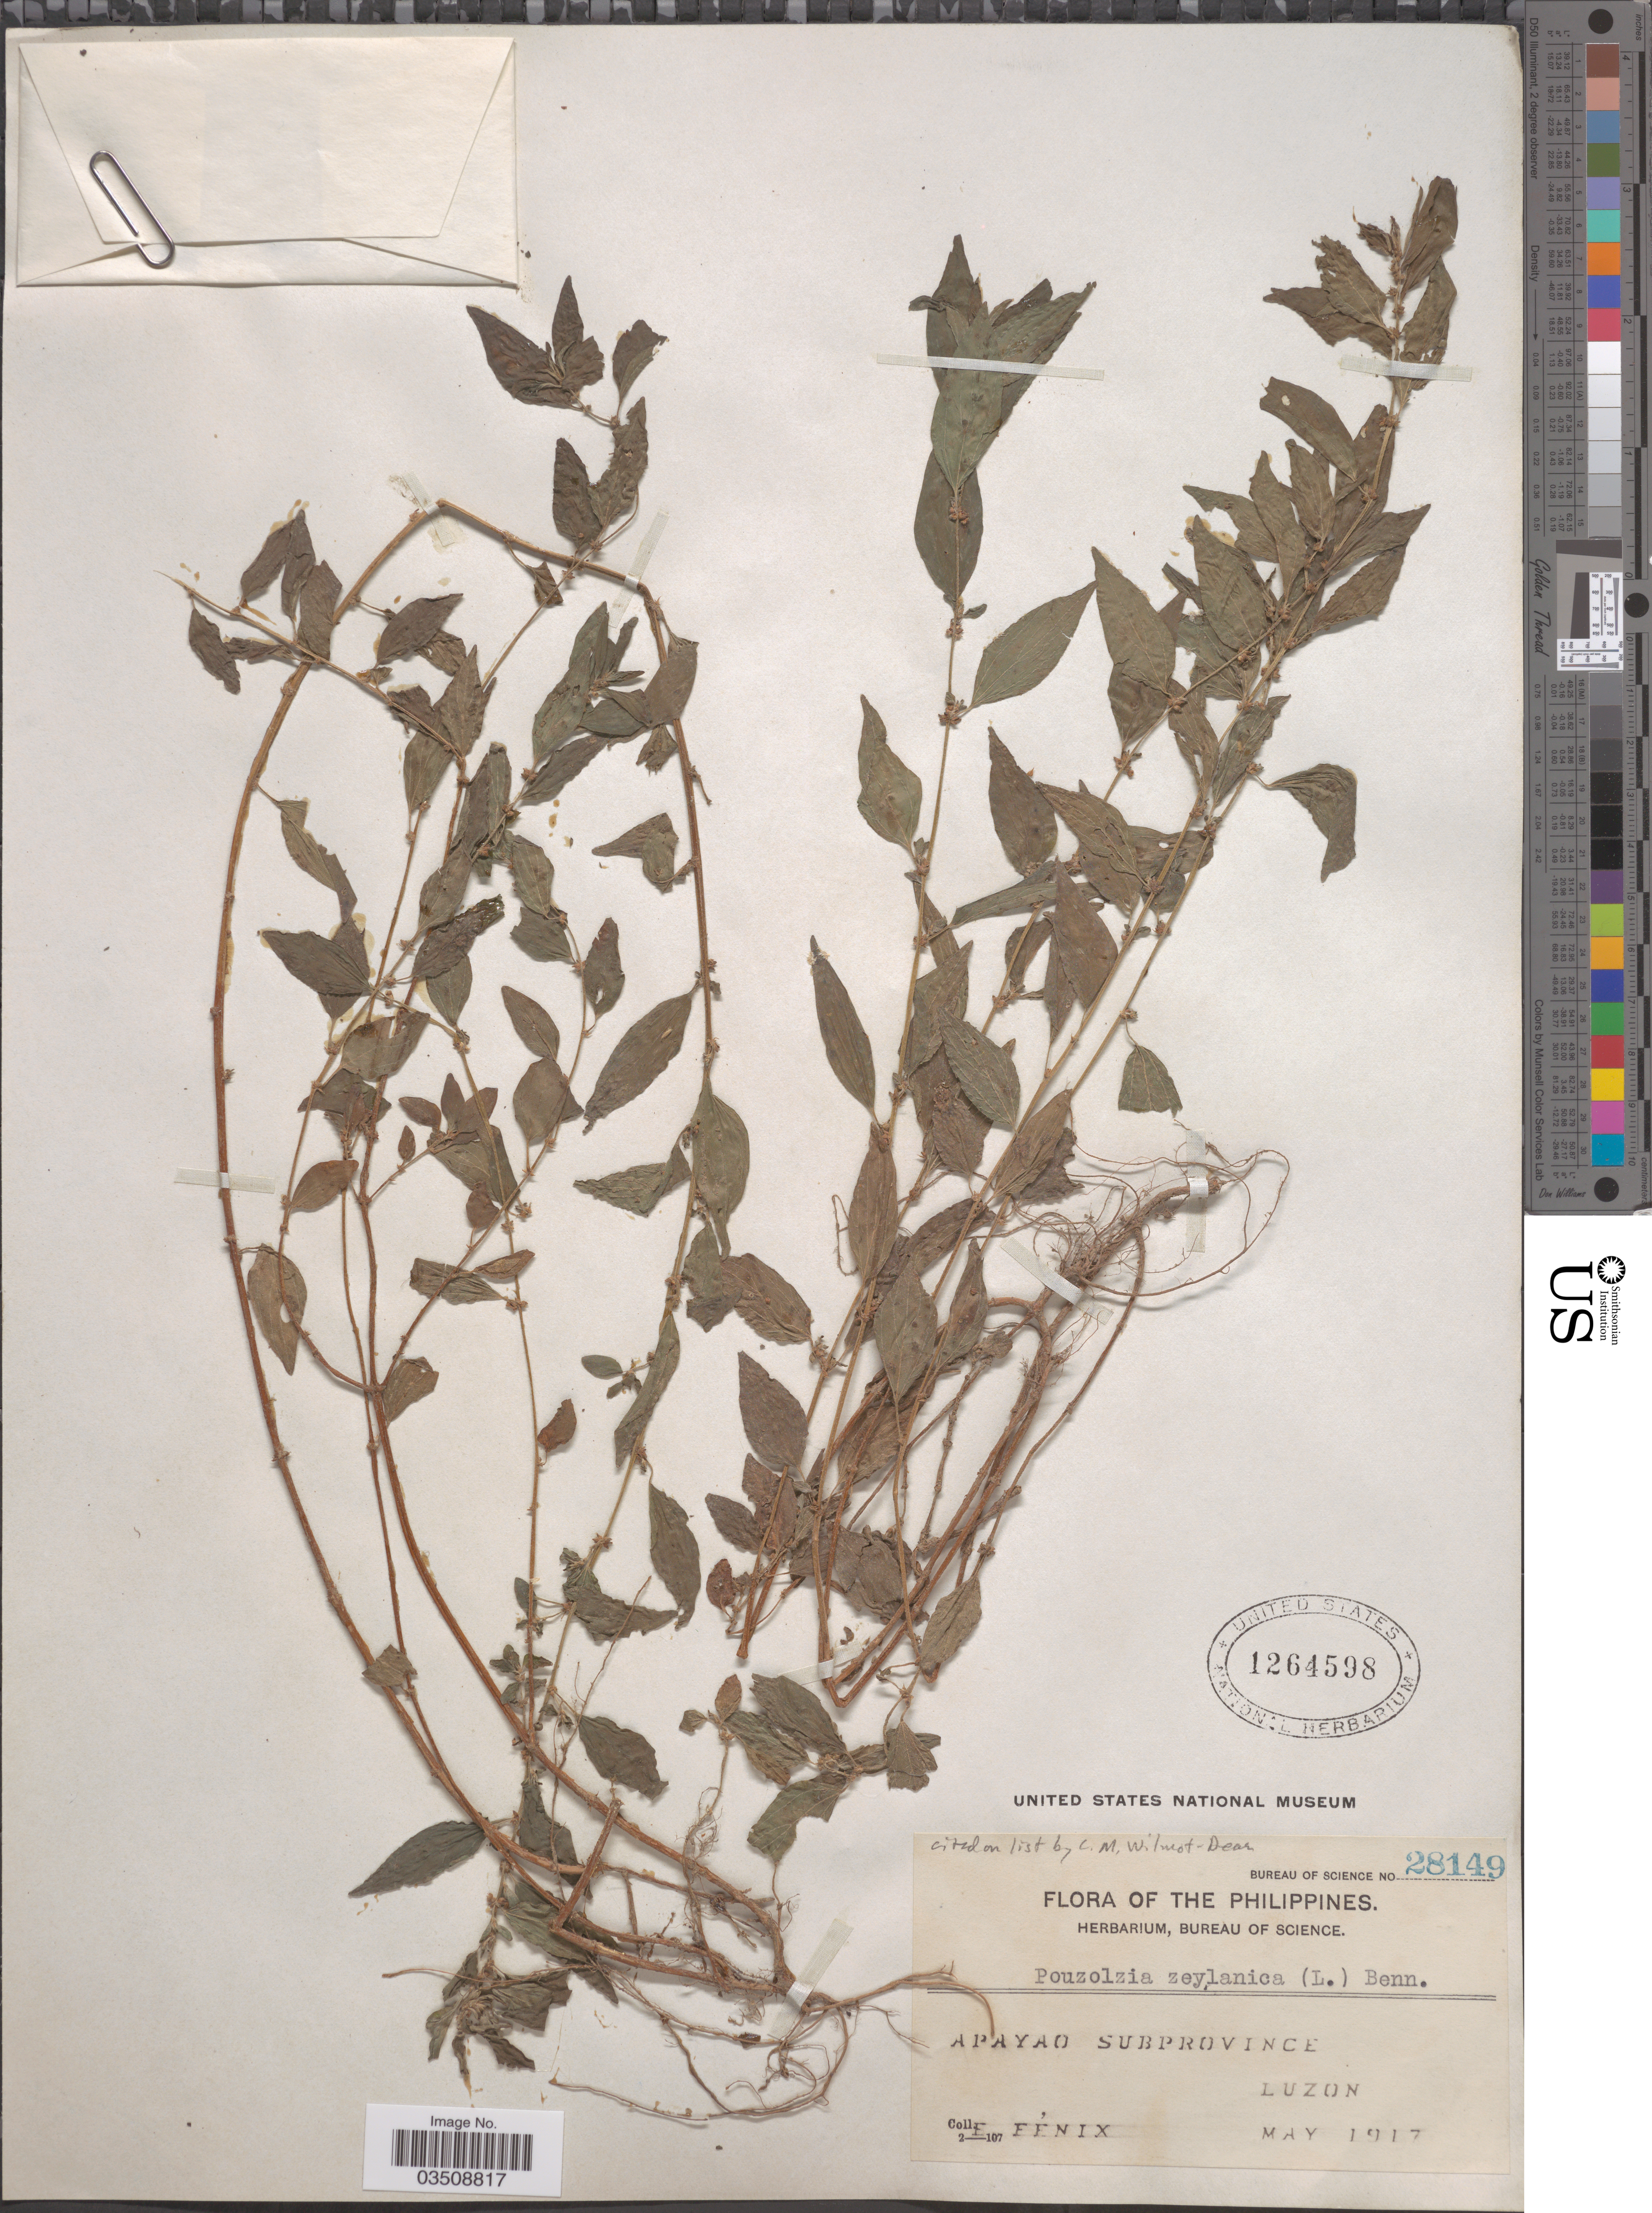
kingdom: Plantae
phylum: Tracheophyta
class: Magnoliopsida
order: Rosales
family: Urticaceae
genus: Pouzolzia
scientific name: Pouzolzia zeylanica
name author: (L.) Benn.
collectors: E. Fénix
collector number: Bureau of Science 28149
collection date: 1917-05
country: Philippines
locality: Apayao Subprovince. Luzon.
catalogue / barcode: US 1264598